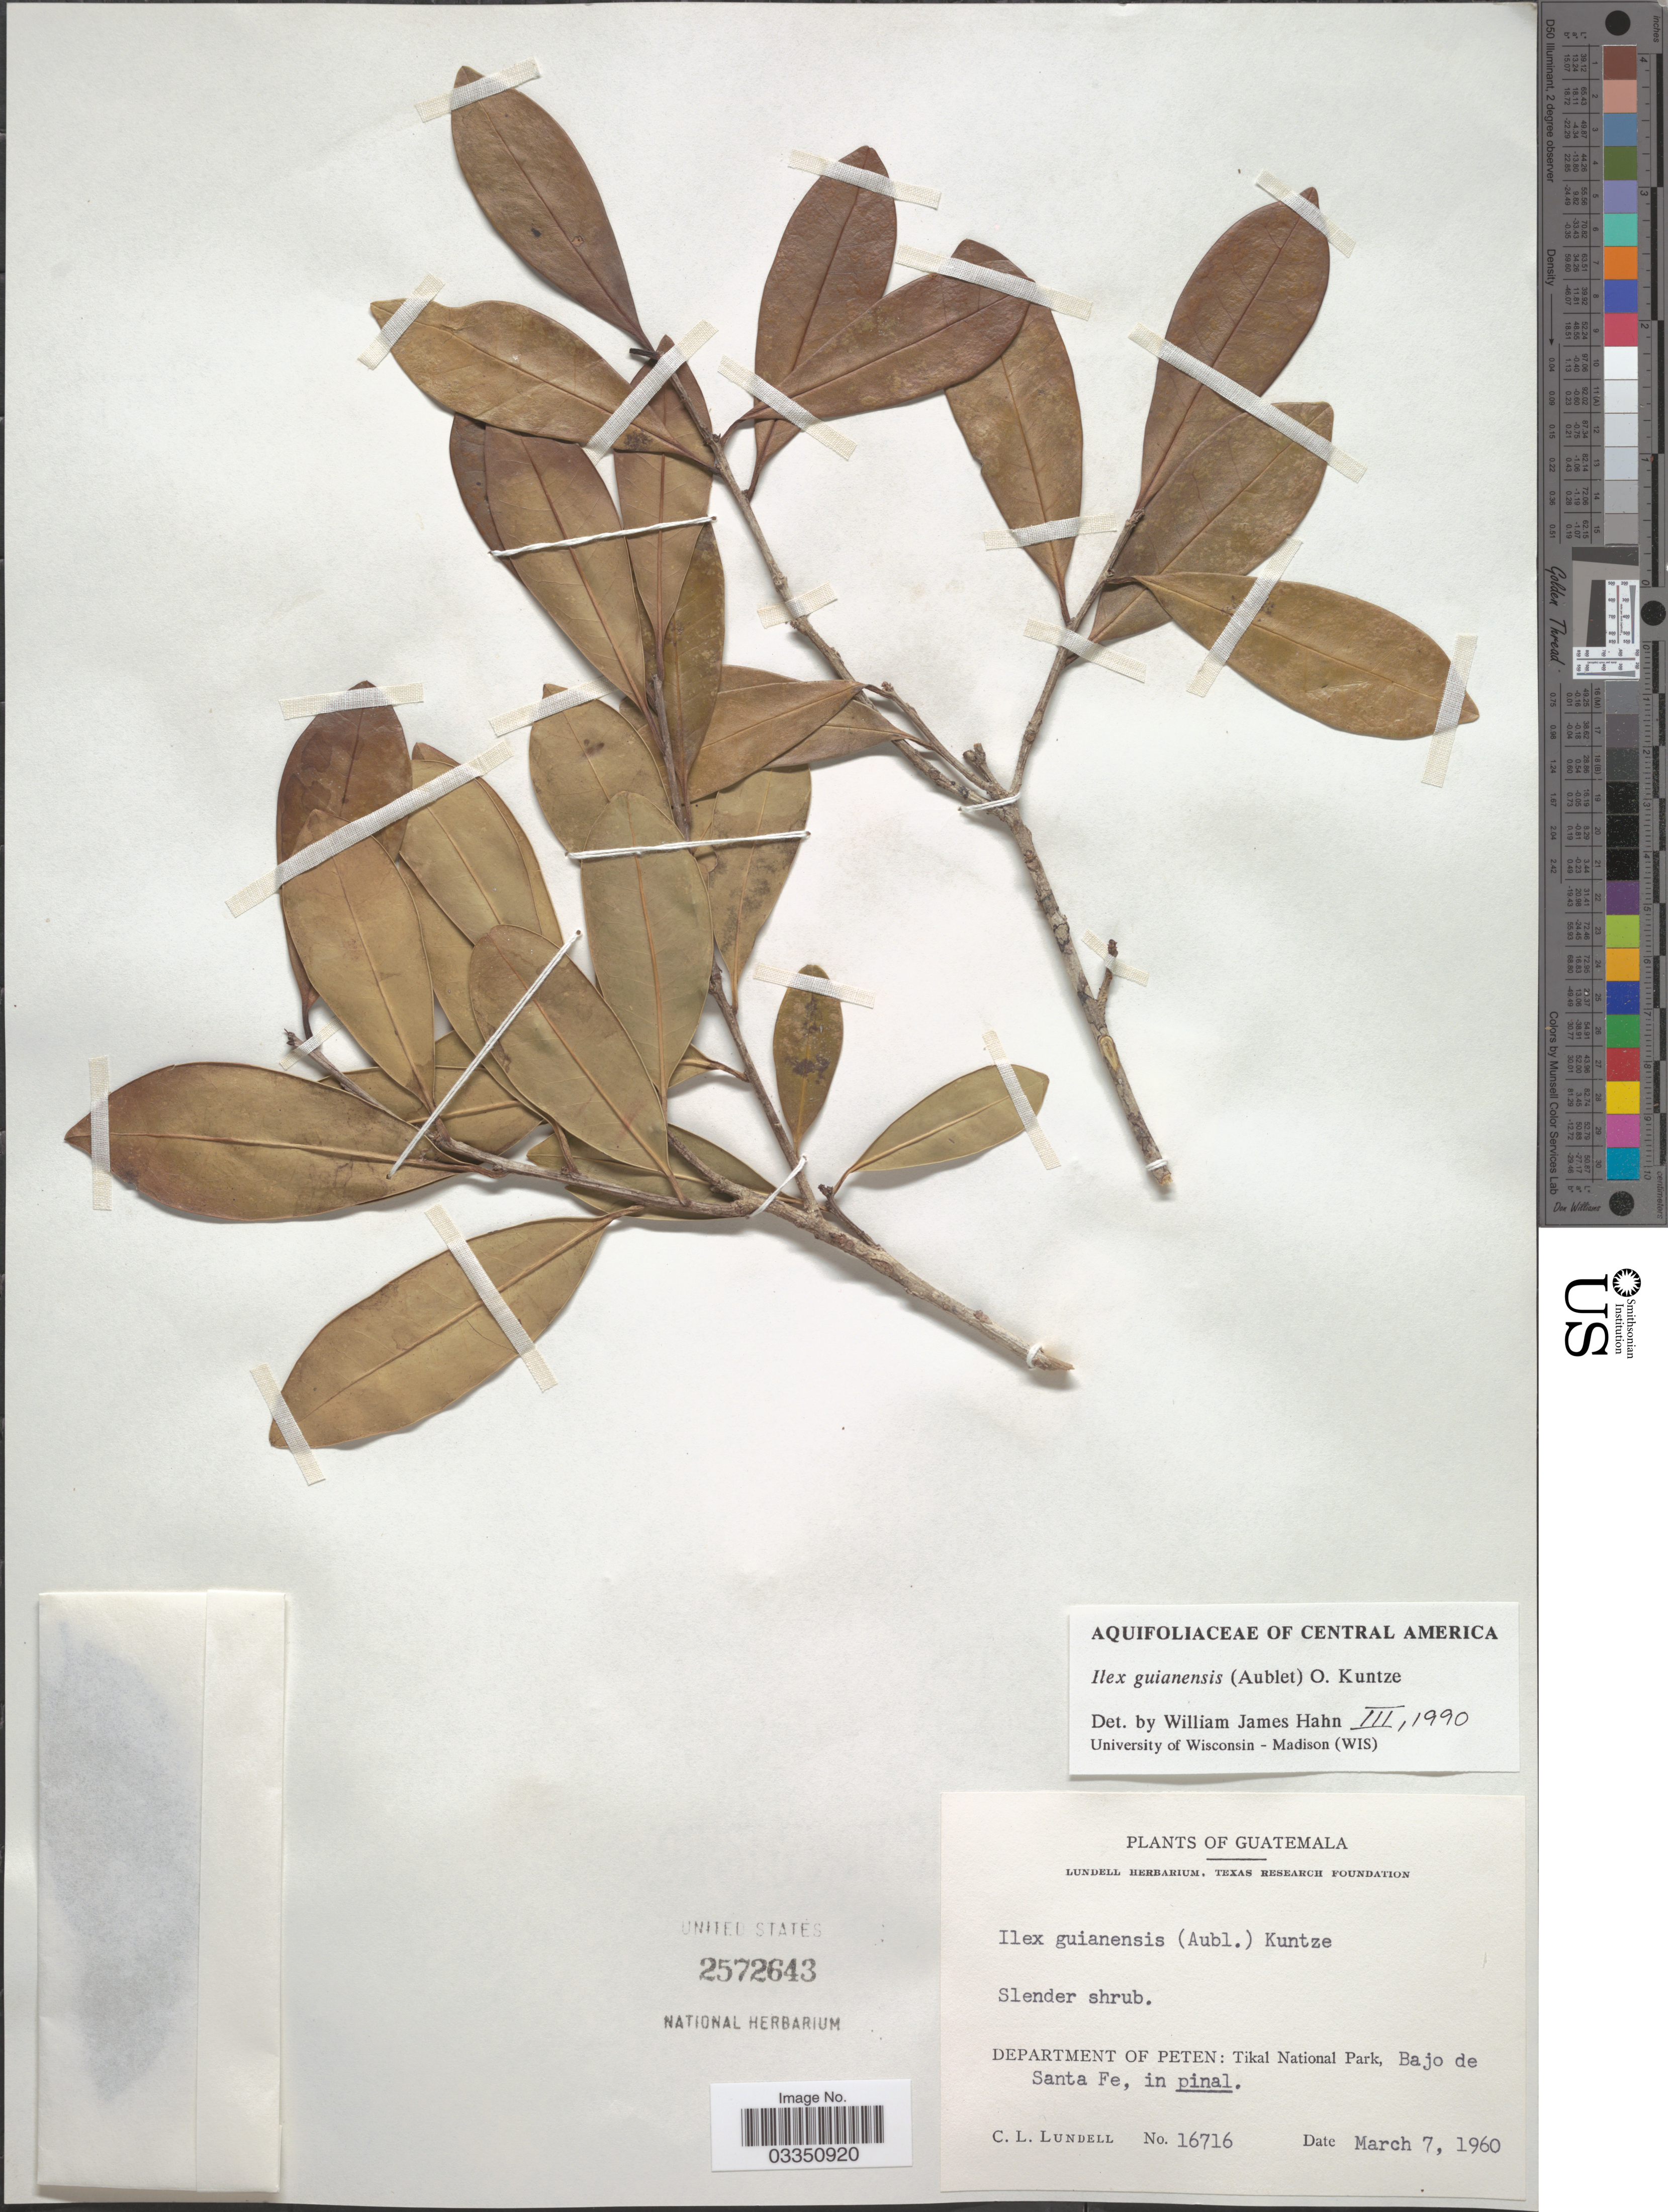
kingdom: Plantae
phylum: Tracheophyta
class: Magnoliopsida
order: Aquifoliales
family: Aquifoliaceae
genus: Ilex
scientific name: Ilex guianensis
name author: (Aubl.) Kuntze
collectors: C. L. Lundell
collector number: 16716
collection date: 1960-03-07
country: Guatemala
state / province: El Petén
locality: Department of Peten: Tikal National Park, Bajo de Santa Fe.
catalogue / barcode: US 2572643